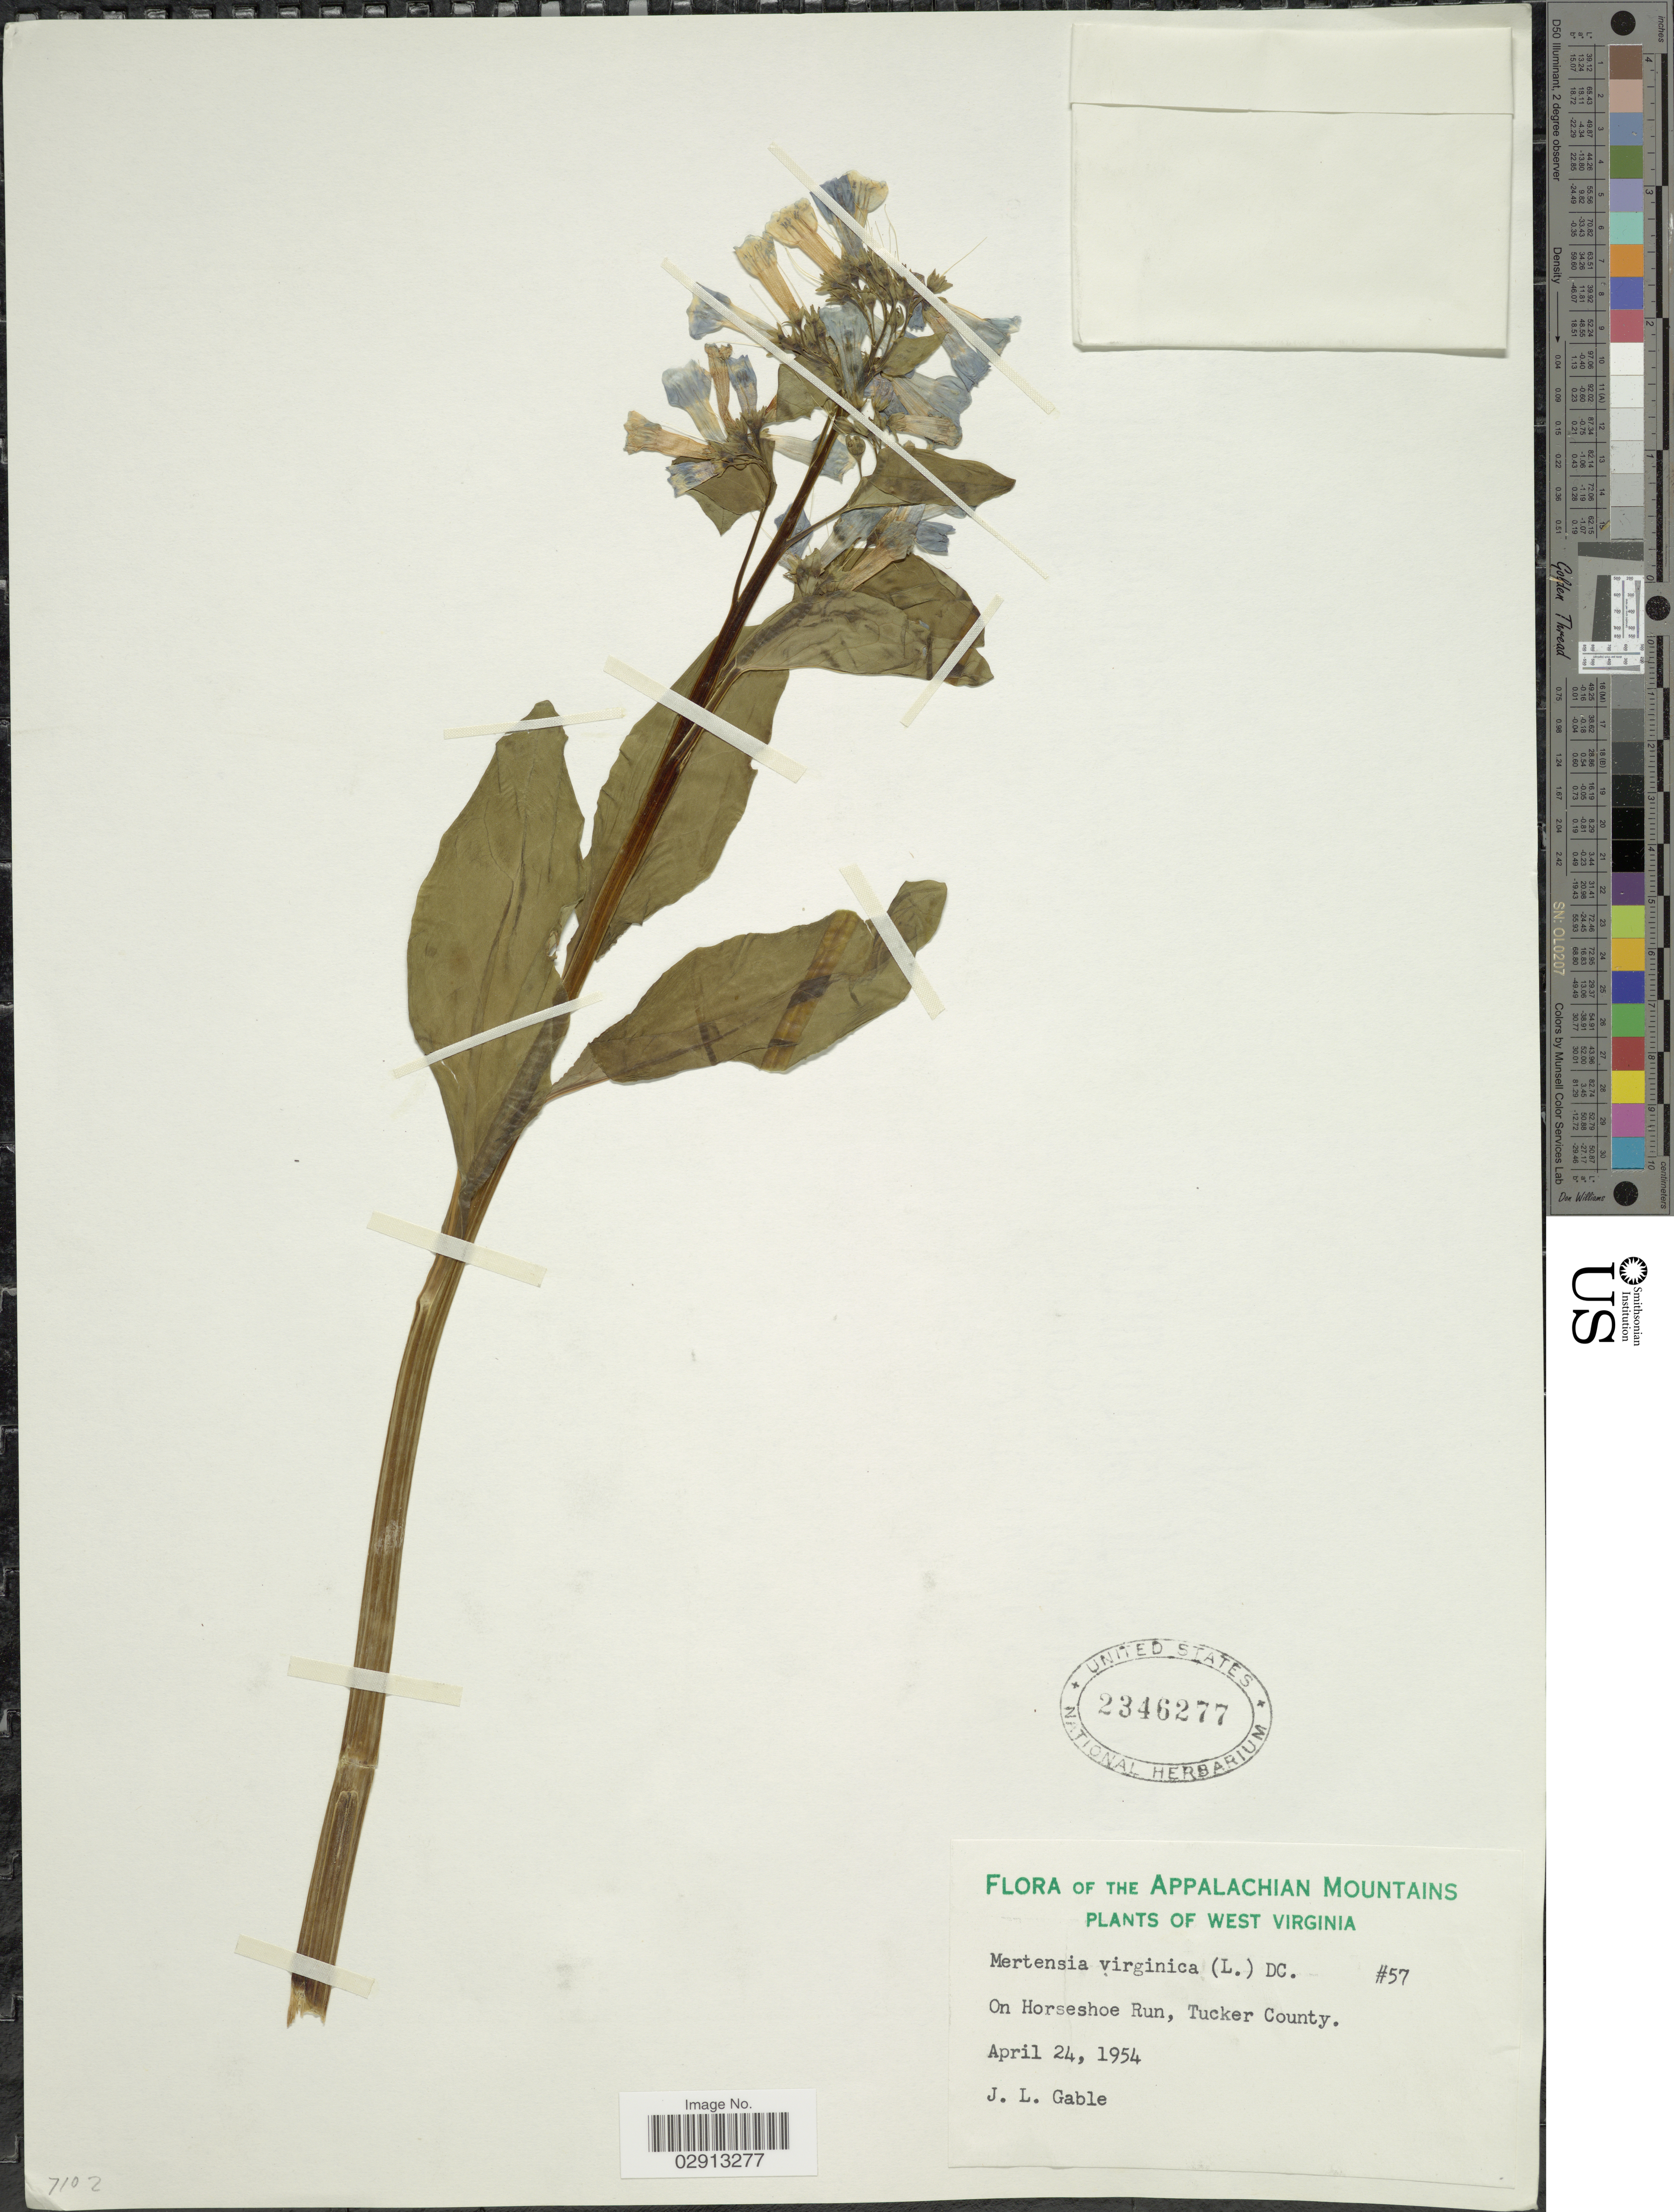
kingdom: Plantae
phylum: Tracheophyta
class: Magnoliopsida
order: Boraginales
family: Boraginaceae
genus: Mertensia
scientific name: Mertensia virginica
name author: (L.) Pers. ex Link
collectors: J. Gable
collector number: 57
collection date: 1954-04-24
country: United States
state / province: West Virginia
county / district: Tucker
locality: The Appalachian Mountains. On Horseshoe Run, Tucker County.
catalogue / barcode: US 2346277